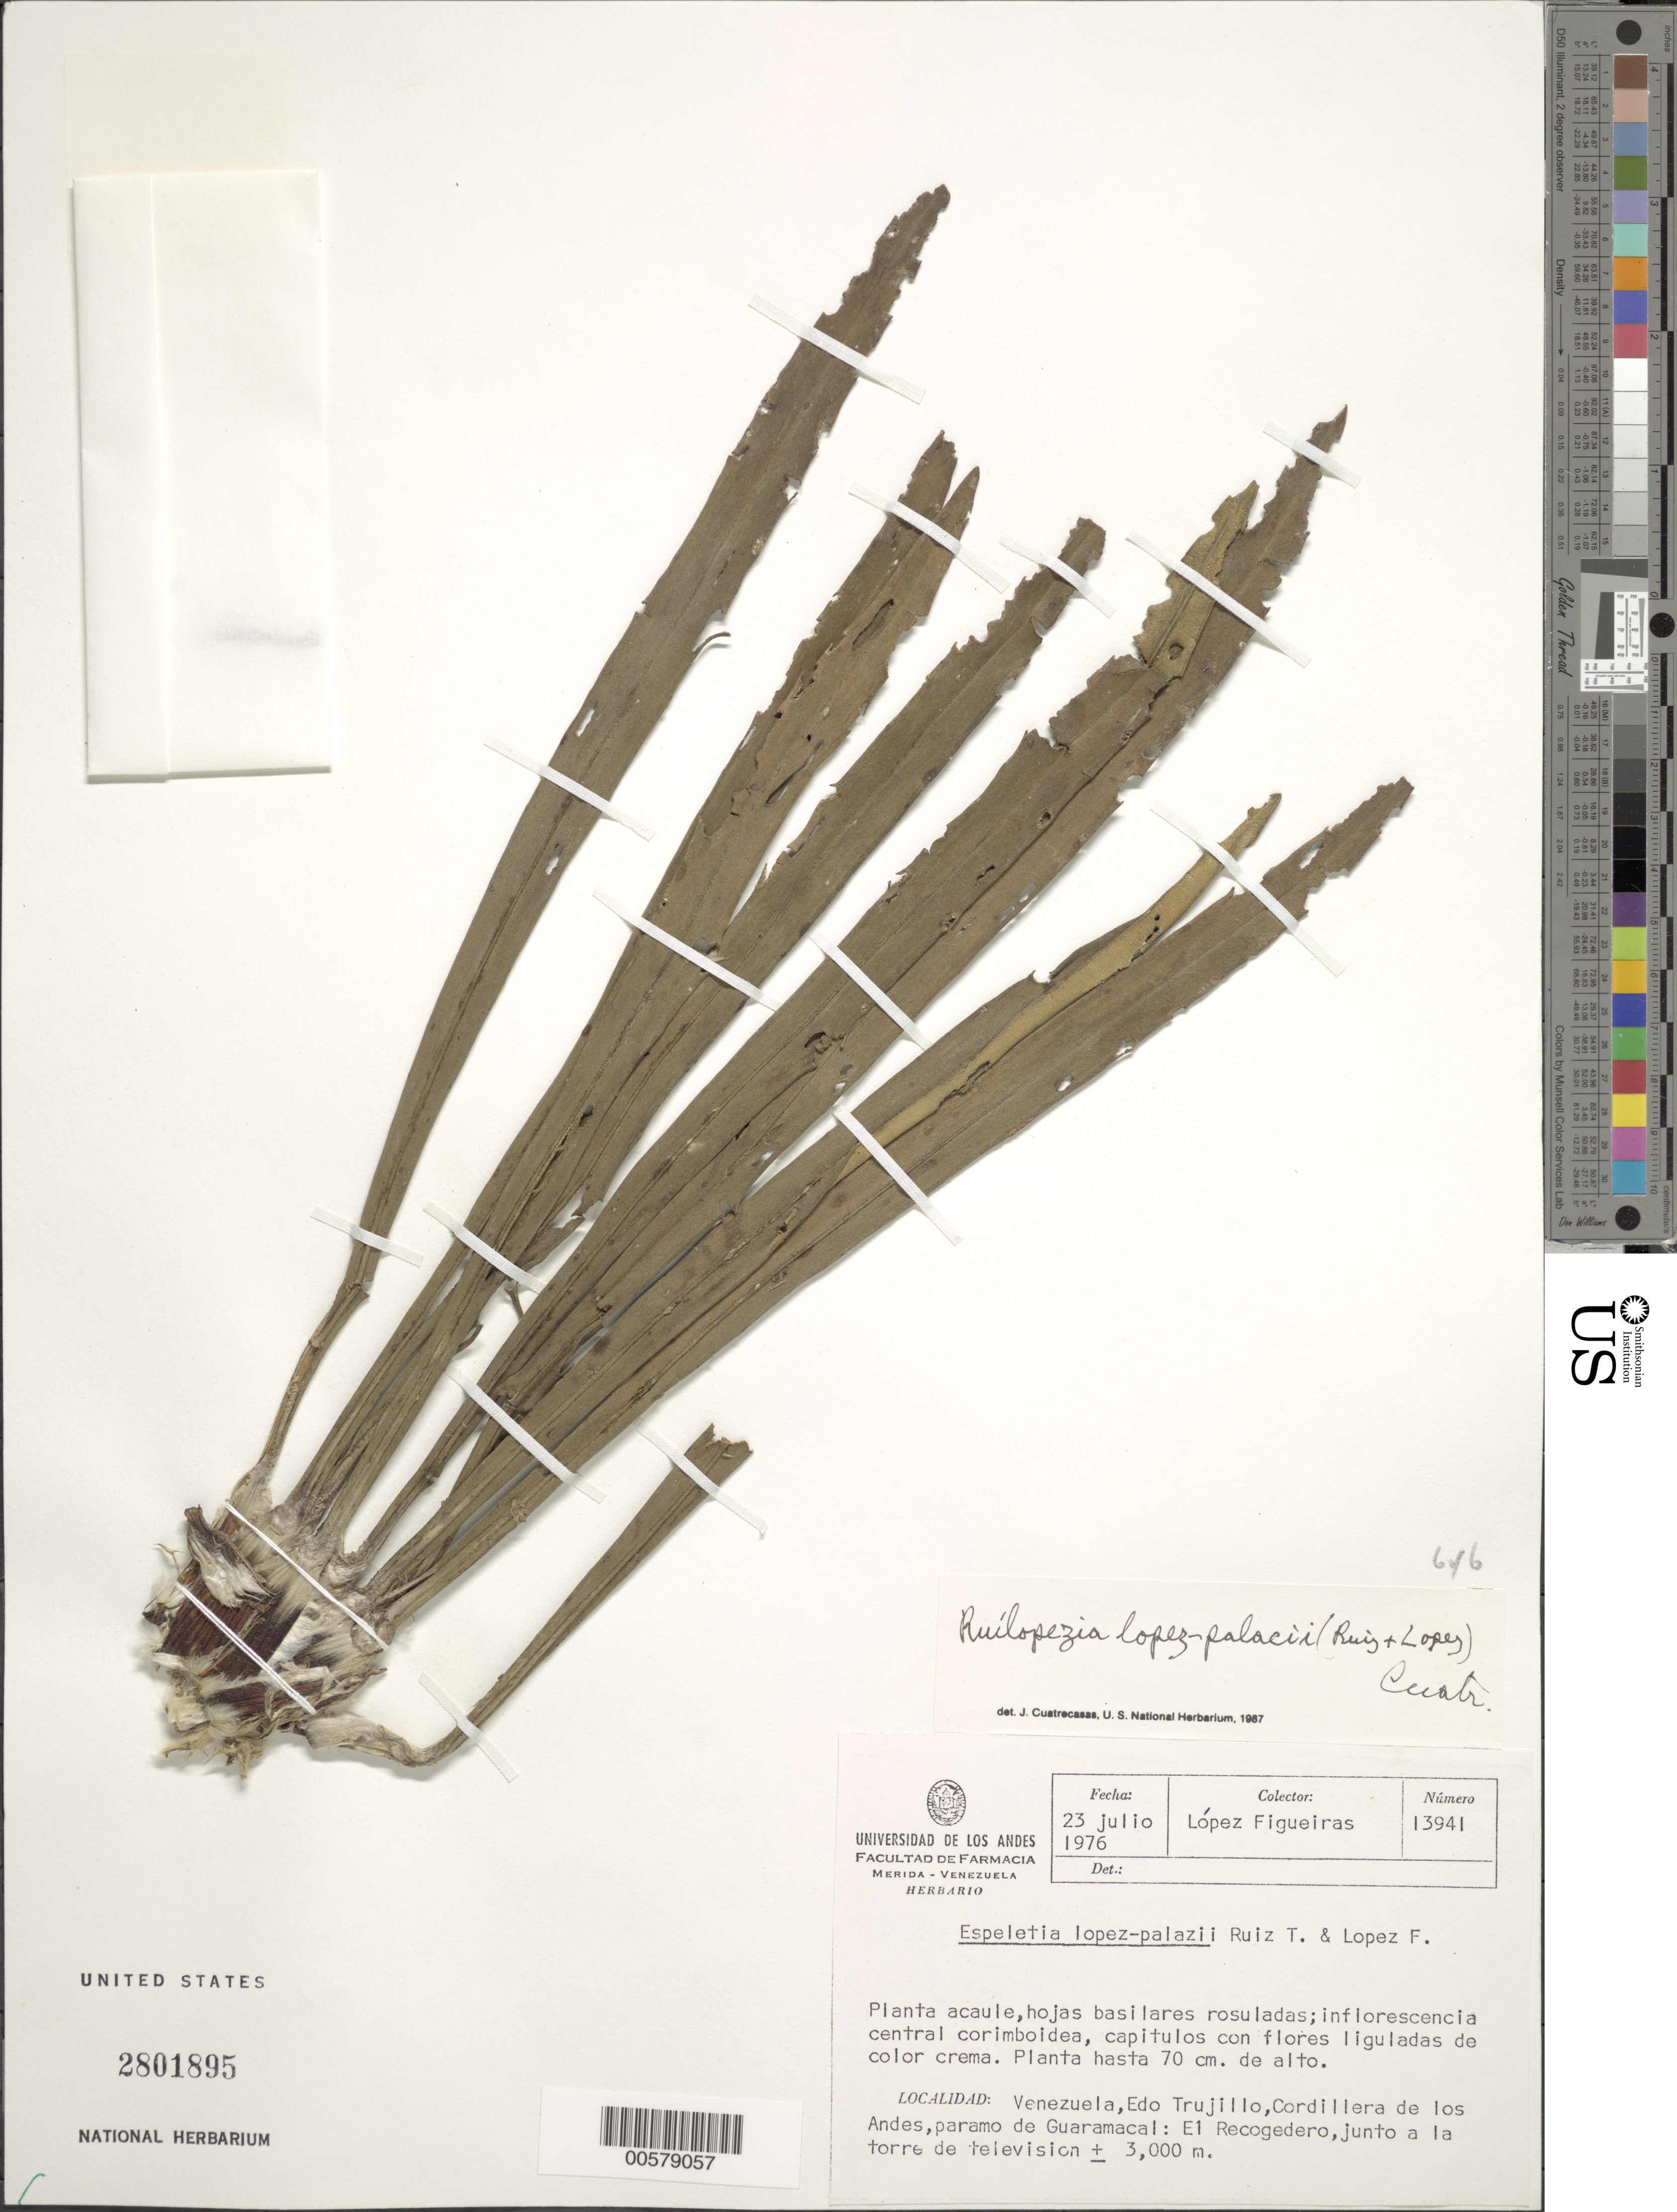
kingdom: Plantae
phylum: Tracheophyta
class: Magnoliopsida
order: Asterales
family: Asteraceae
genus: Ruilopezia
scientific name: Ruilopezia lopez-palacii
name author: (Ruíz-Terán & López Fig.) Cuatrec.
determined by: Cuatrecasas, J.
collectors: M. López Figueiras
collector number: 13941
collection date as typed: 23 Jul 1976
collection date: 1976-07-23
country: Venezuela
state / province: Trujillo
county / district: Boconó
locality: Cordillera de los Andes, paramo de Guaramacal: El Recogedero, junto a la torre de television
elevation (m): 3000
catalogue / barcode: US 2801895